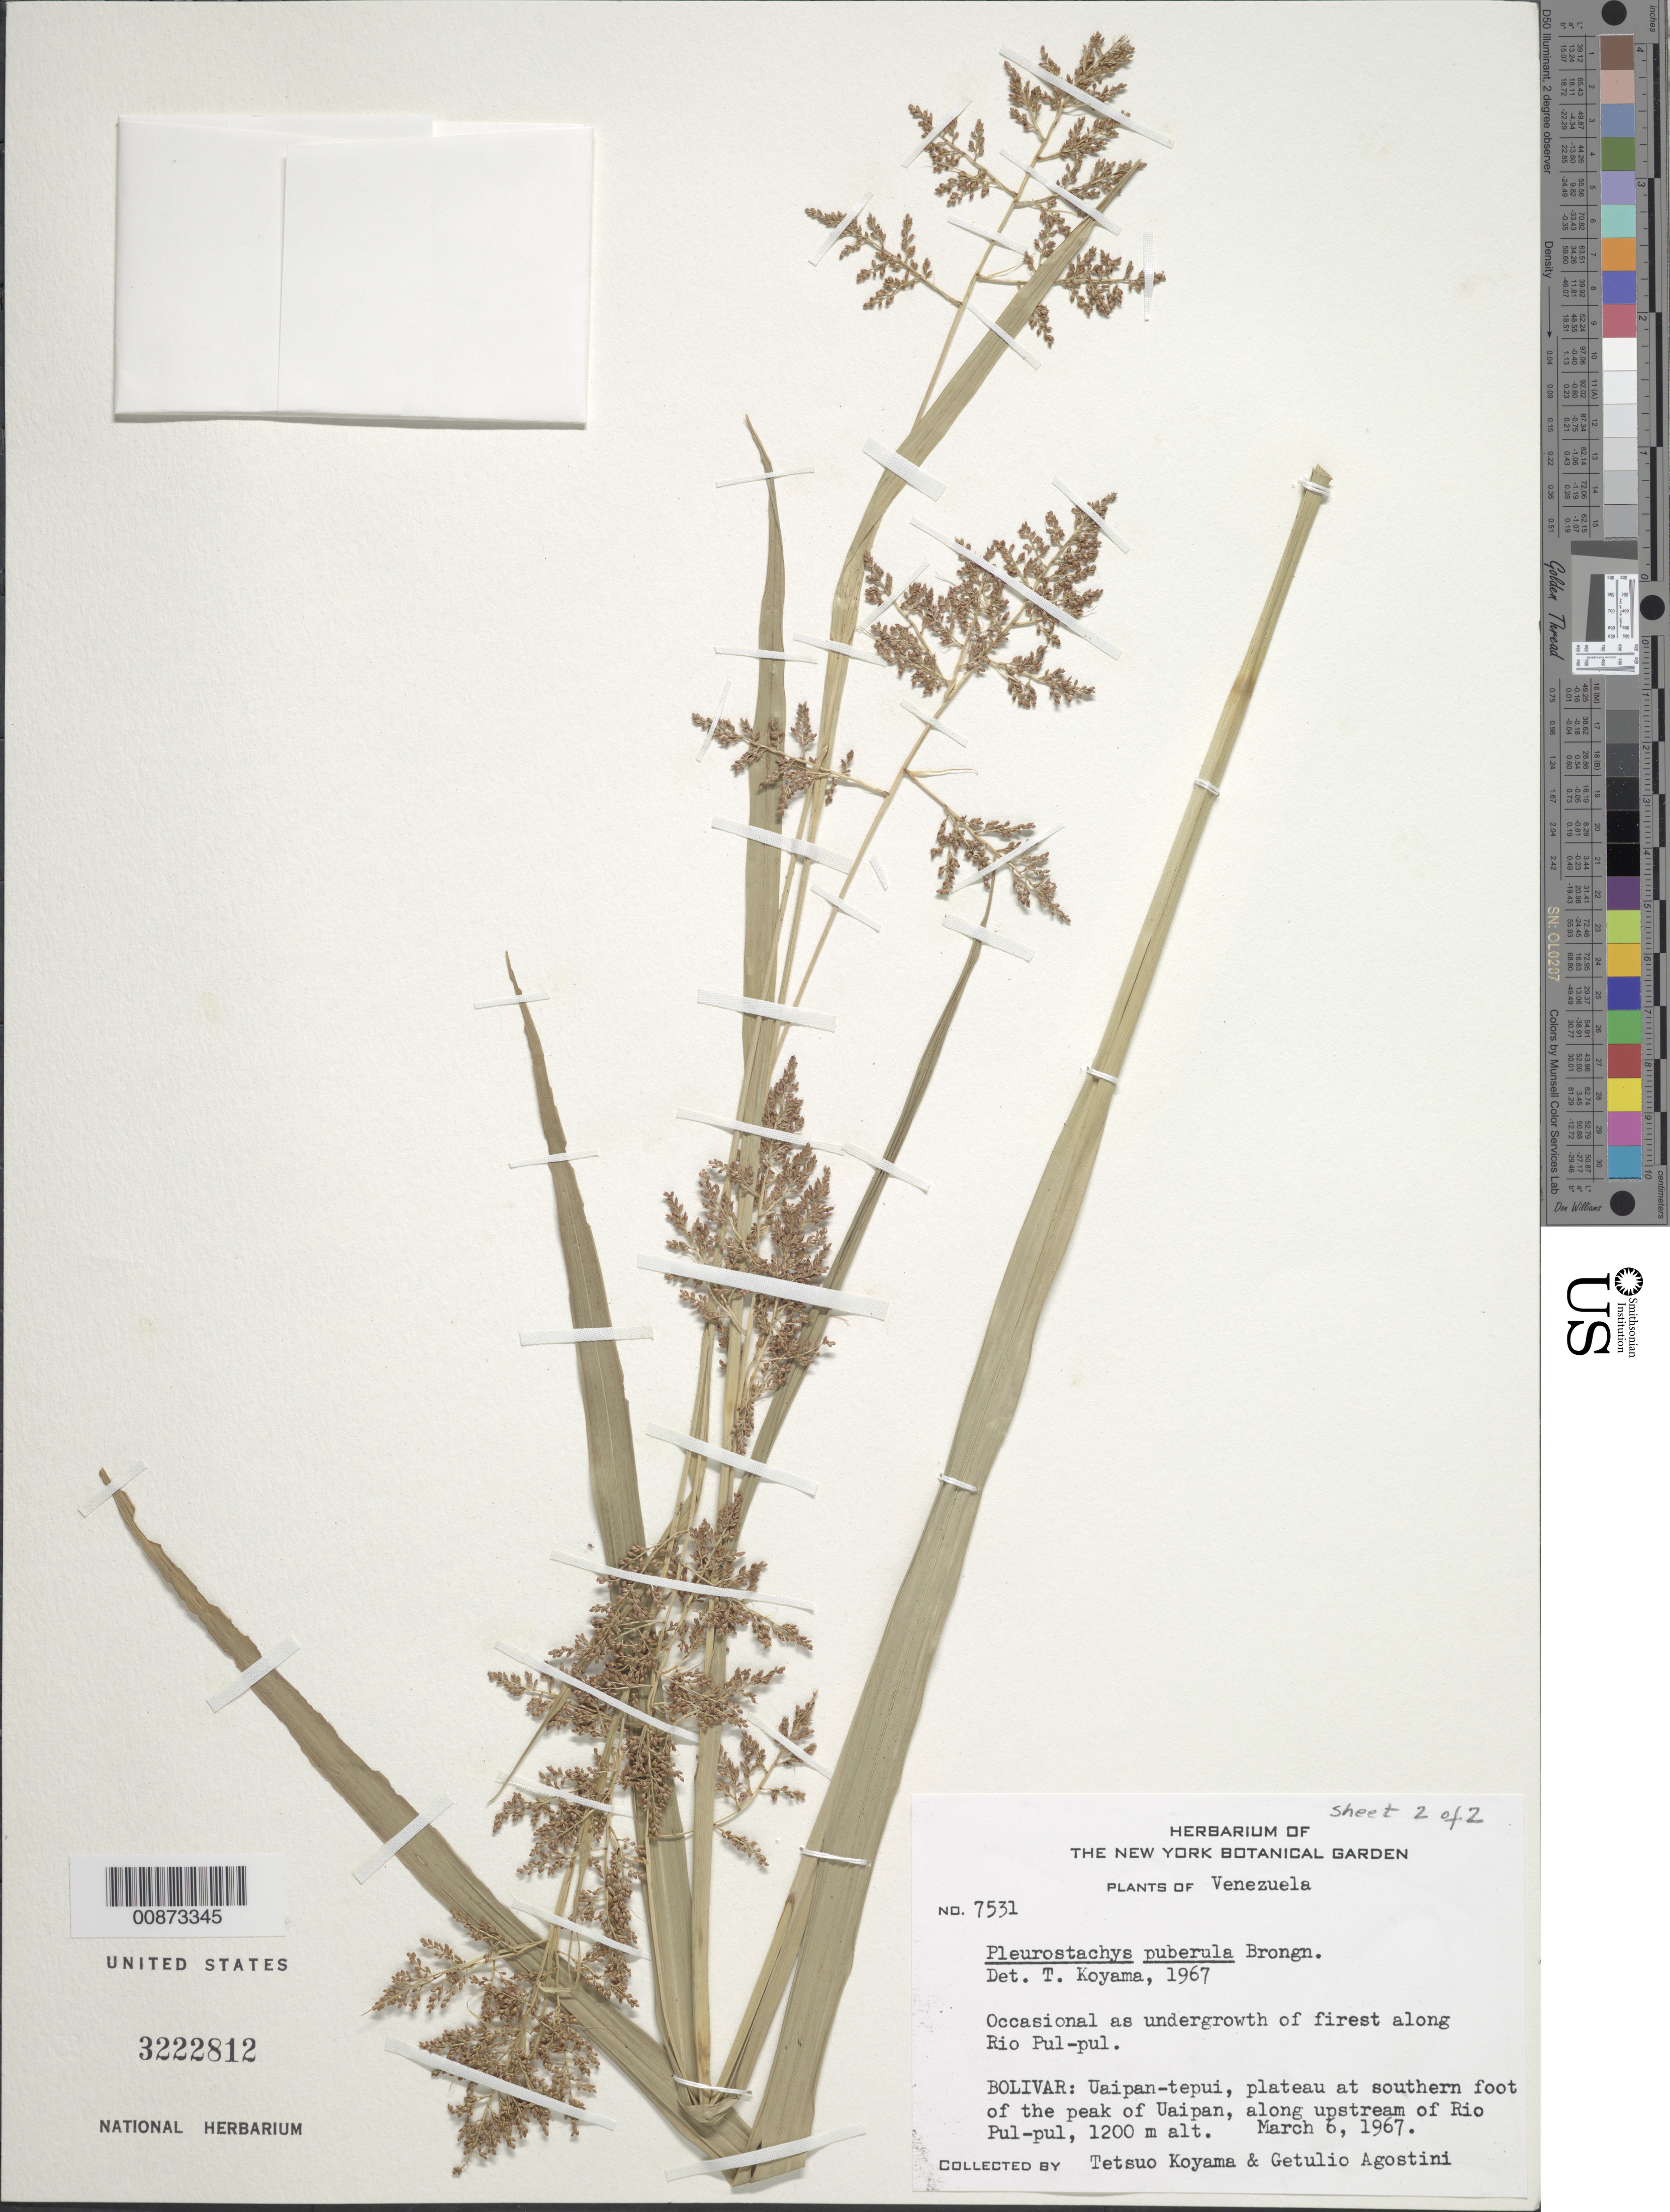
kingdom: Plantae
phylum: Tracheophyta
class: Liliopsida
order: Poales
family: Cyperaceae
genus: Rhynchospora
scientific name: Rhynchospora orbigniana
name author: (Brongn.) L.B. Sm.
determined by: Strong, M. T., (US), Smithsonian Institution - National Museum of Natural History (UNITED STATES)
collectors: T. Koyama & G. Agostini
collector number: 7531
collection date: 1967-03-06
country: Venezuela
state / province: Bolivar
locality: Occasional as undergrowth of forest along Rio Pul-pul, Uaipan-tepui, plateau at southern foot of the peak of Uaipan, along upstream of Rio Pul-pul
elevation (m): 1200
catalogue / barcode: US 3222812